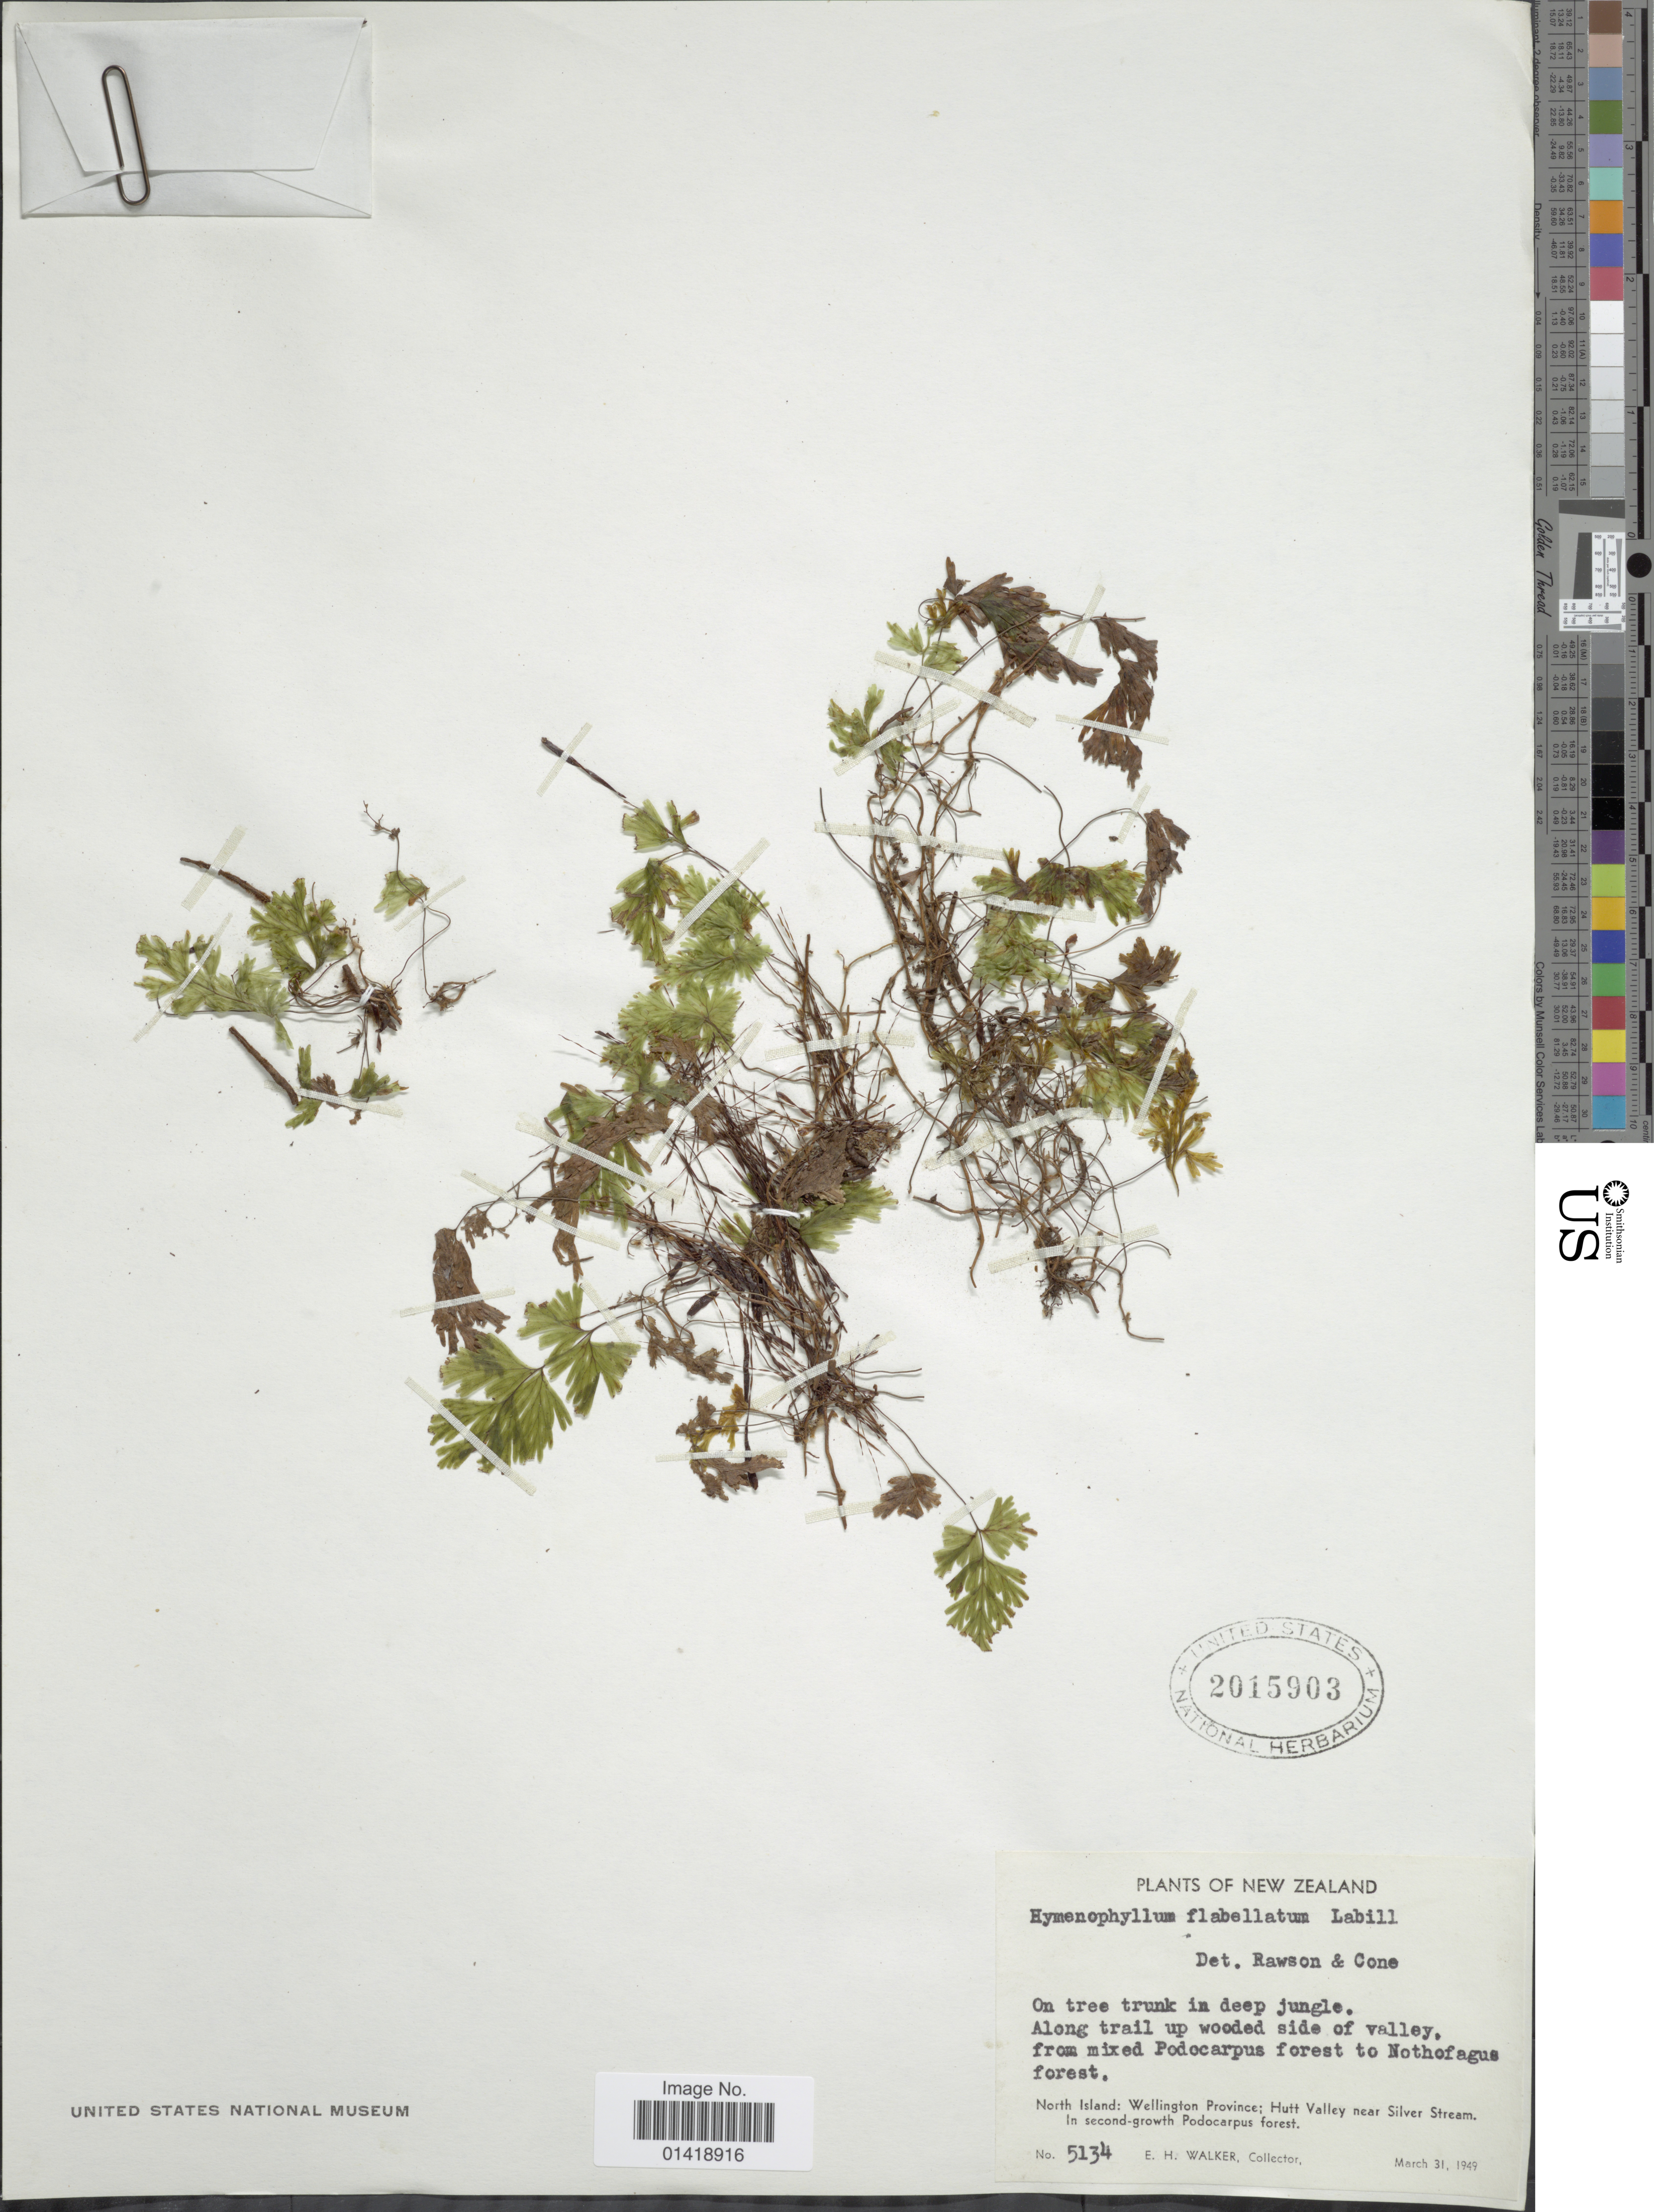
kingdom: Plantae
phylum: Tracheophyta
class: Polypodiopsida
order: Hymenophyllales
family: Hymenophyllaceae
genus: Hymenophyllum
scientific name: Hymenophyllum flabellatum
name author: Labill.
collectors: E. H. Walker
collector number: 5134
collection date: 1949-03-31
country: New Zealand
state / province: Wellington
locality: North Island: Wellingtong Province: Hutt Valley near Silver Stream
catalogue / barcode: US 2015903